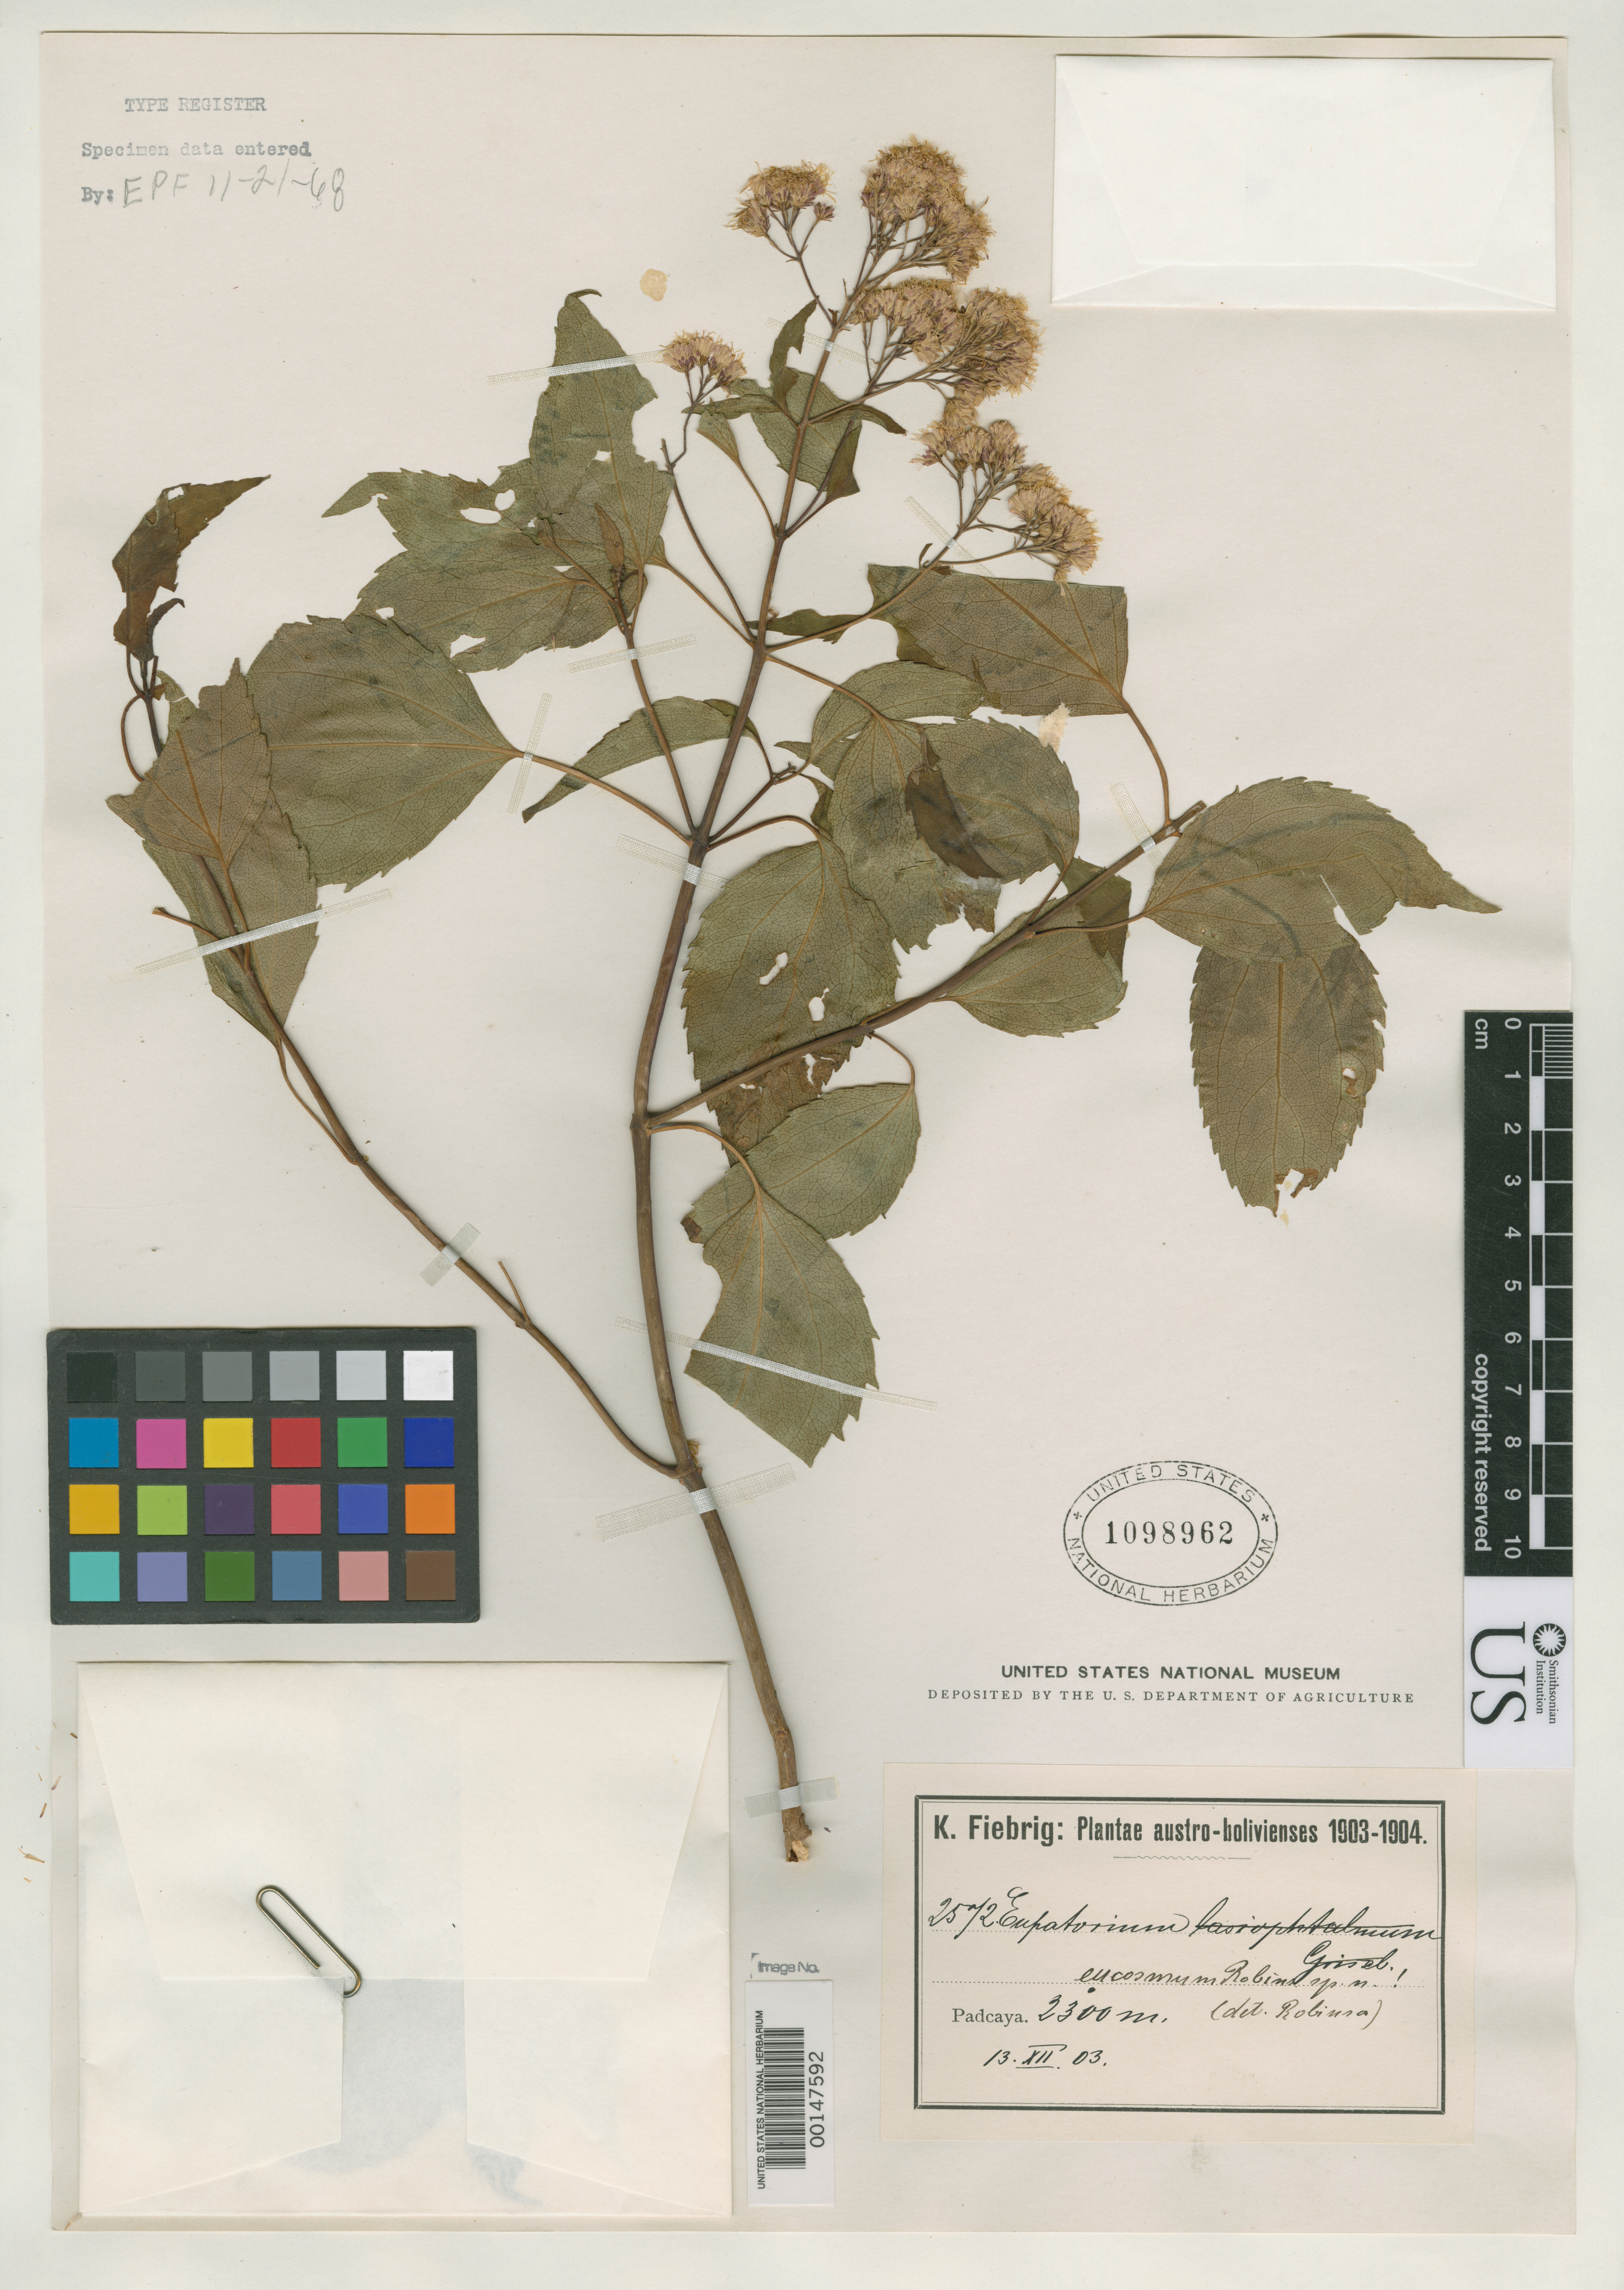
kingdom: Plantae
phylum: Tracheophyta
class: Magnoliopsida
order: Asterales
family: Asteraceae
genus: Eupatorium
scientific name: Eupatorium eucosmum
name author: B.L. Rob.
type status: Isotype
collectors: K. Fiebrig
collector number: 2572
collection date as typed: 13 Dec 1903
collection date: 1903-12-13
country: Bolivia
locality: Padcaya.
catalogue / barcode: US 1098962